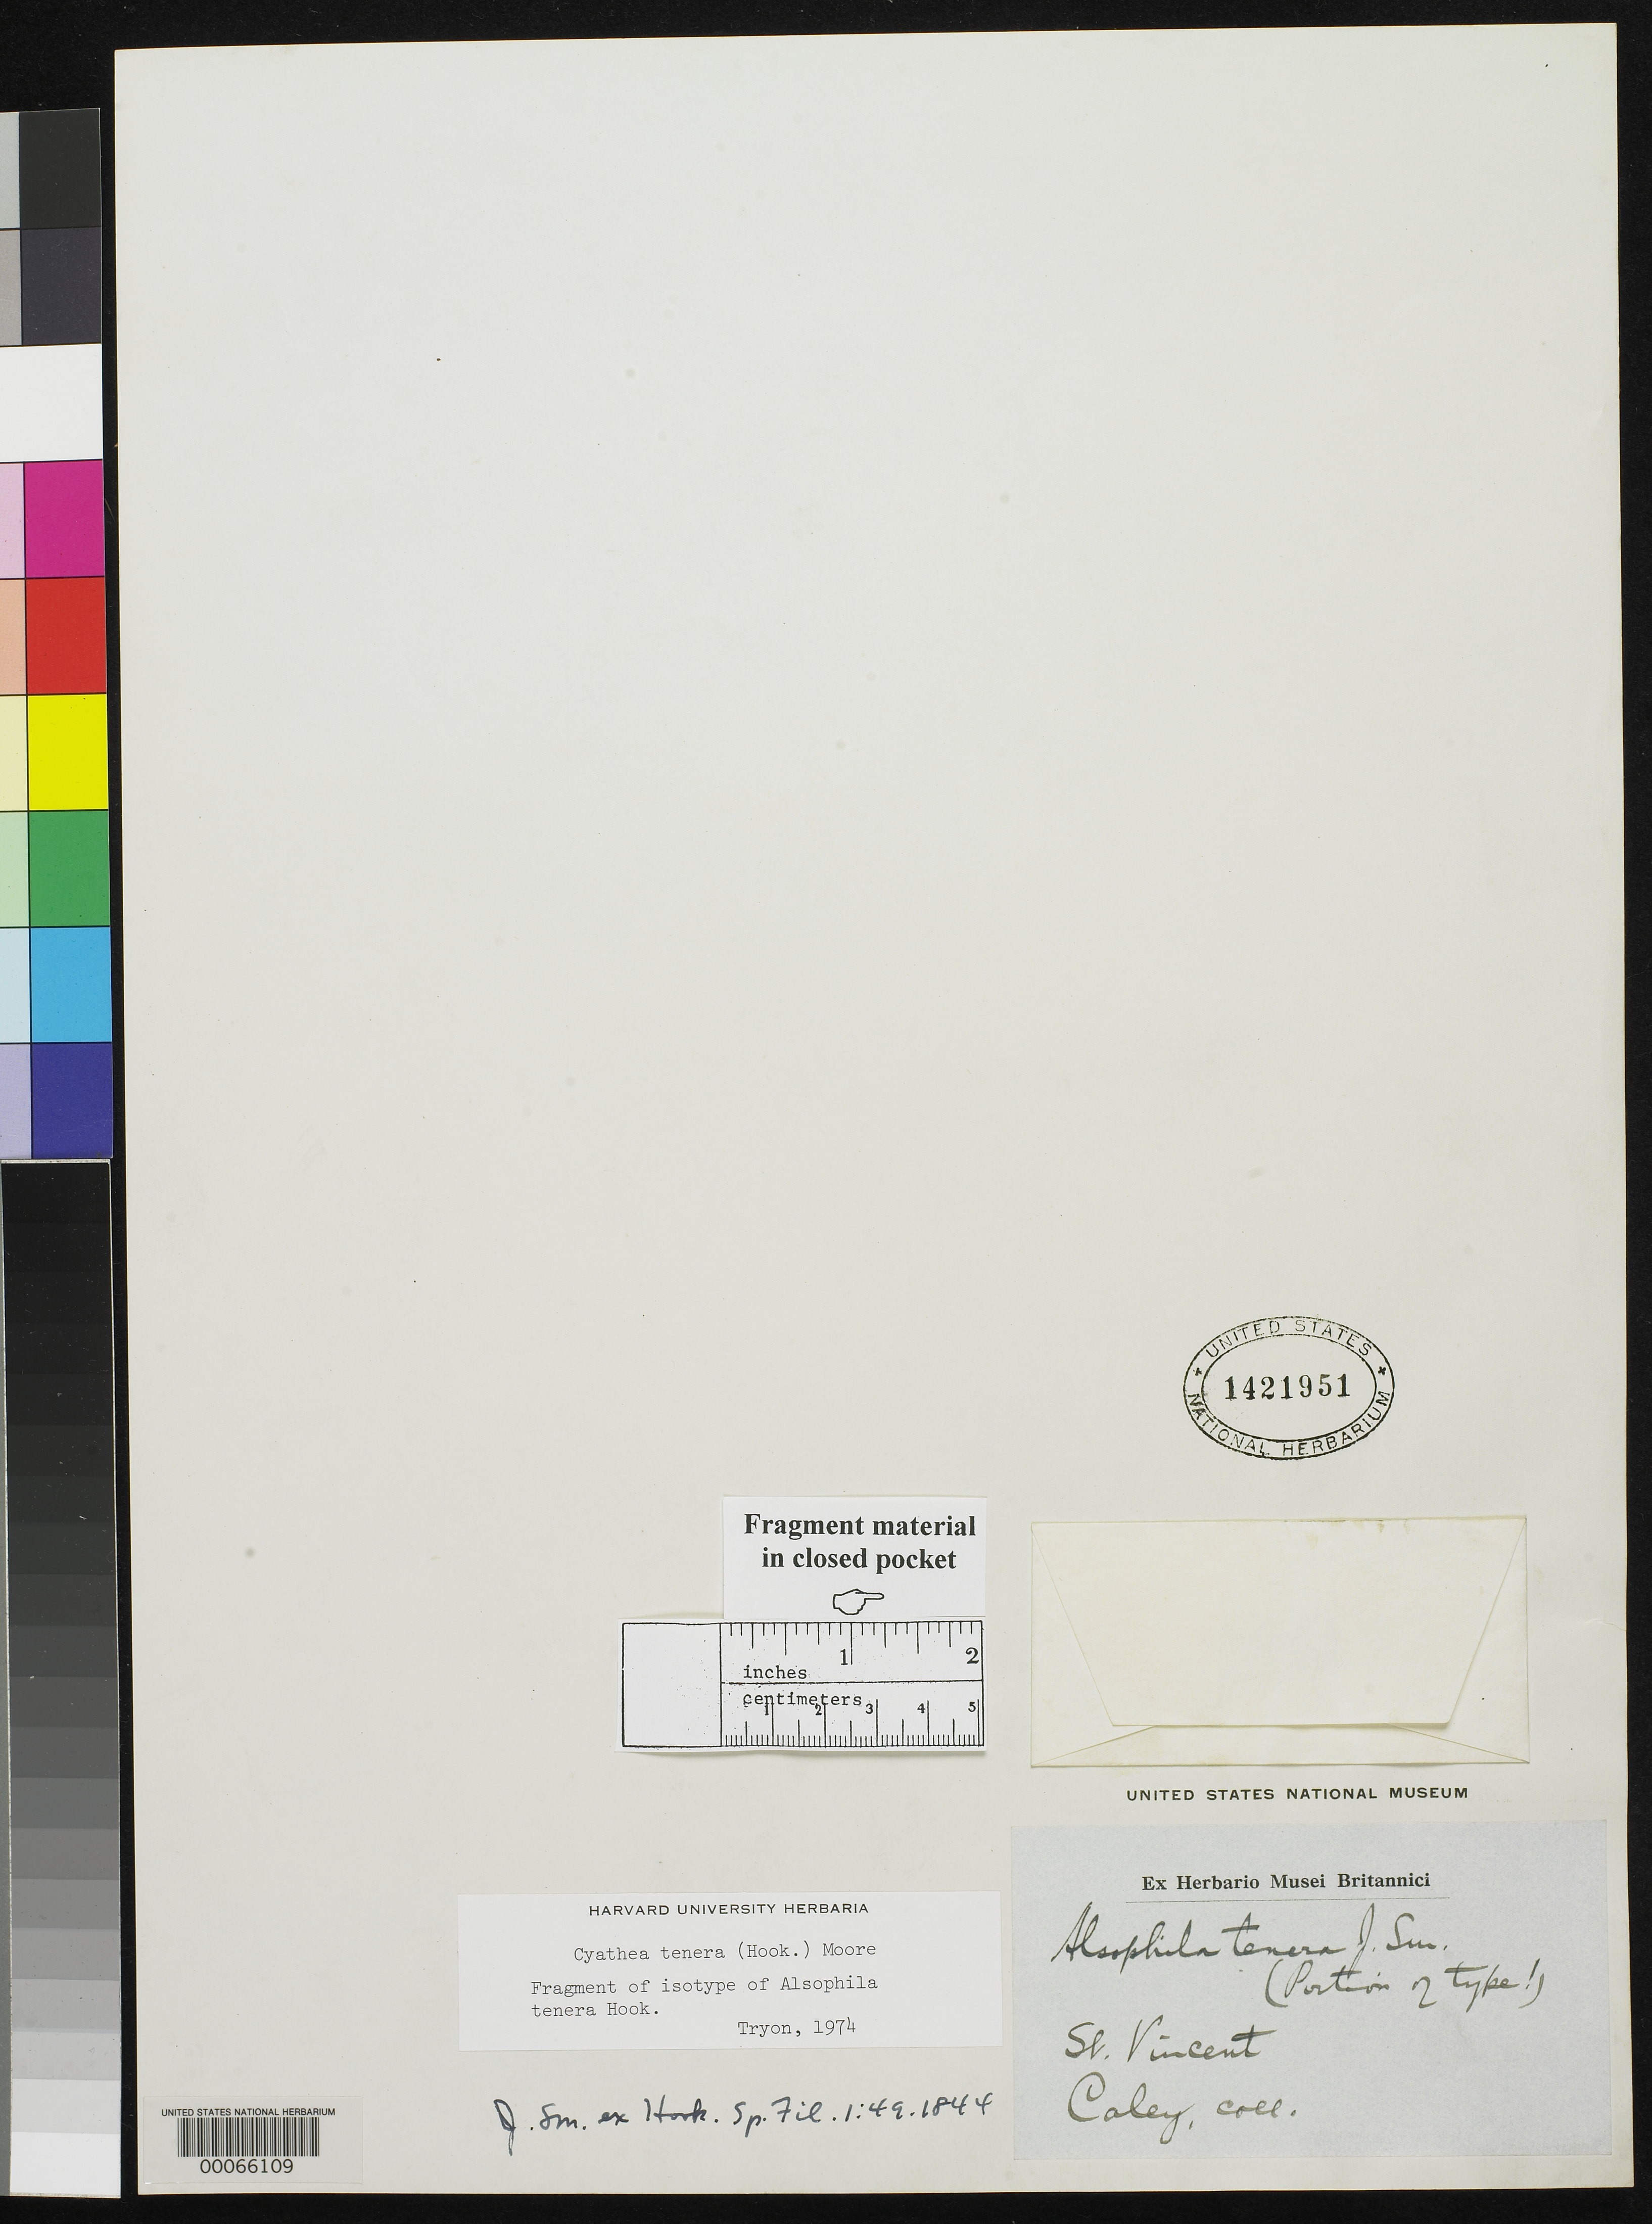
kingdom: Plantae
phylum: Tracheophyta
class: Polypodiopsida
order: Cyatheales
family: Cyatheaceae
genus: Alsophila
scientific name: Alsophila tenera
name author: J. Sm. ex Hook.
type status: Isotype Fragment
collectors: G. Caley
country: St. Vincent - Grenadines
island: St. Vincent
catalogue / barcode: US 1421951